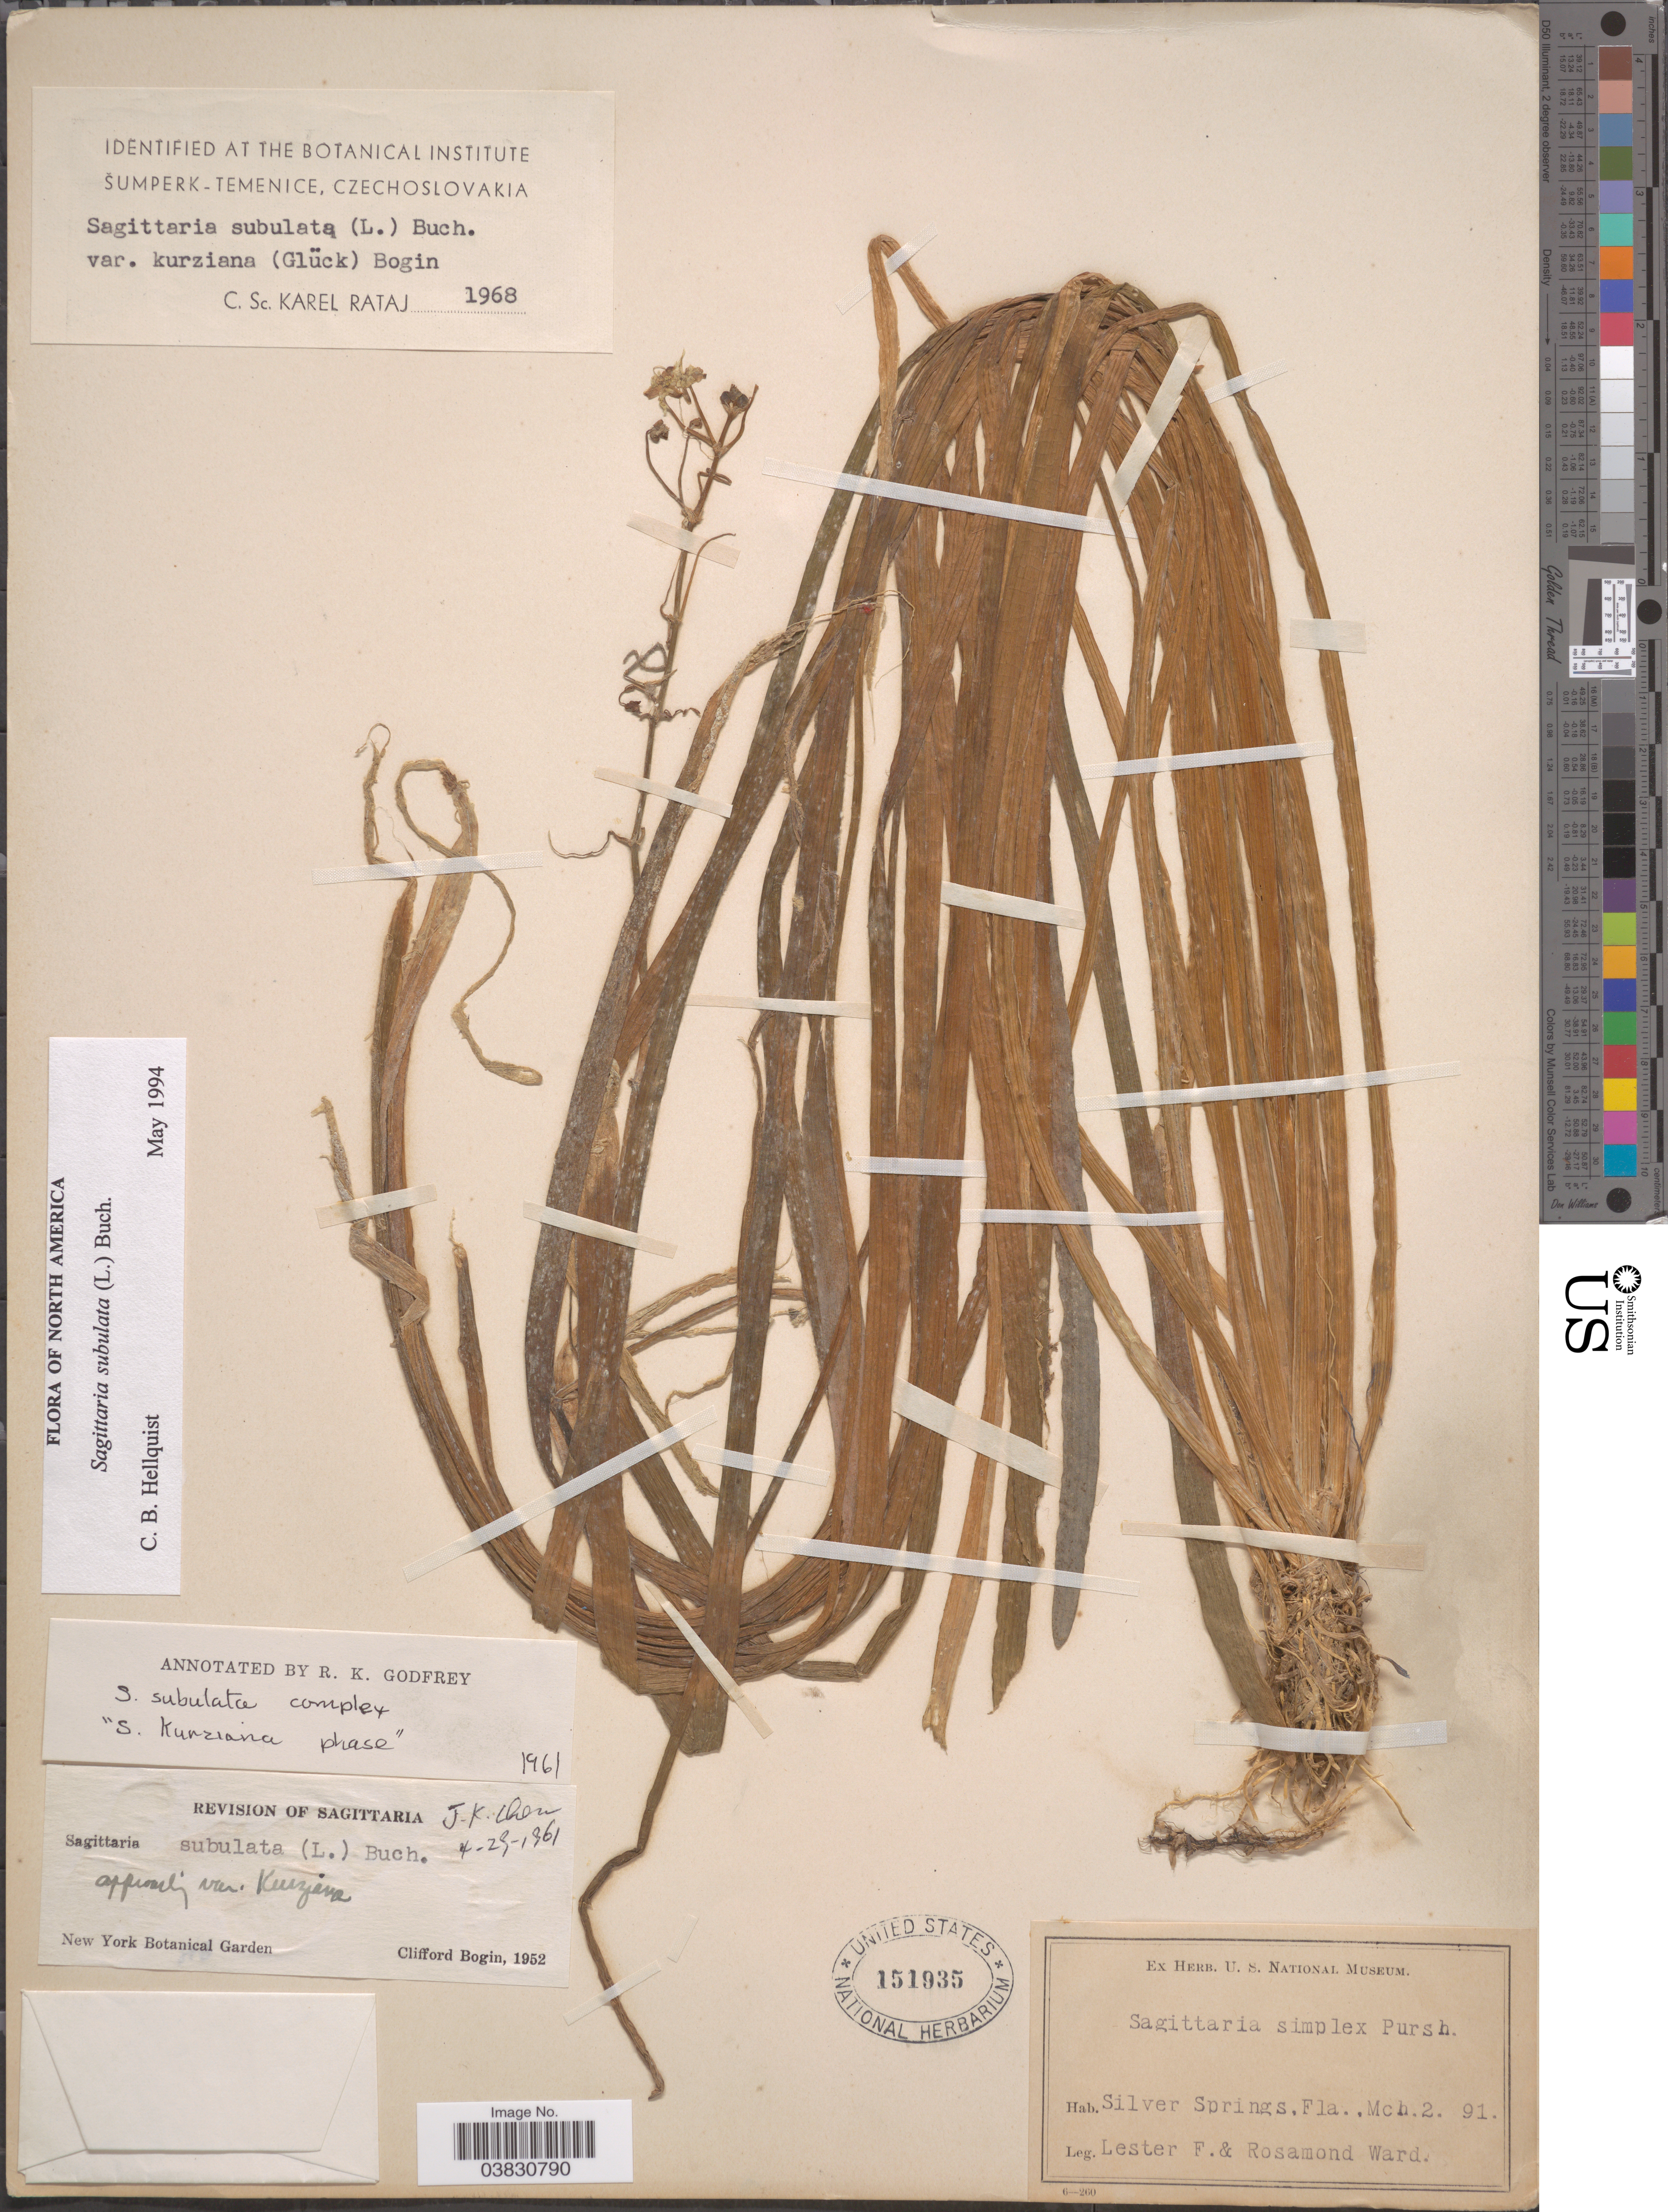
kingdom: Plantae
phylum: Tracheophyta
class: Liliopsida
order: Alismatales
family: Alismataceae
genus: Sagittaria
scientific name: Sagittaria subulata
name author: (L.) Buchenau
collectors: L. F. Ward & R. Ward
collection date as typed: Transcribed d/m/y: 2/3/91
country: United States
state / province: Florida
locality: Silver Springs.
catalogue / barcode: US 151935